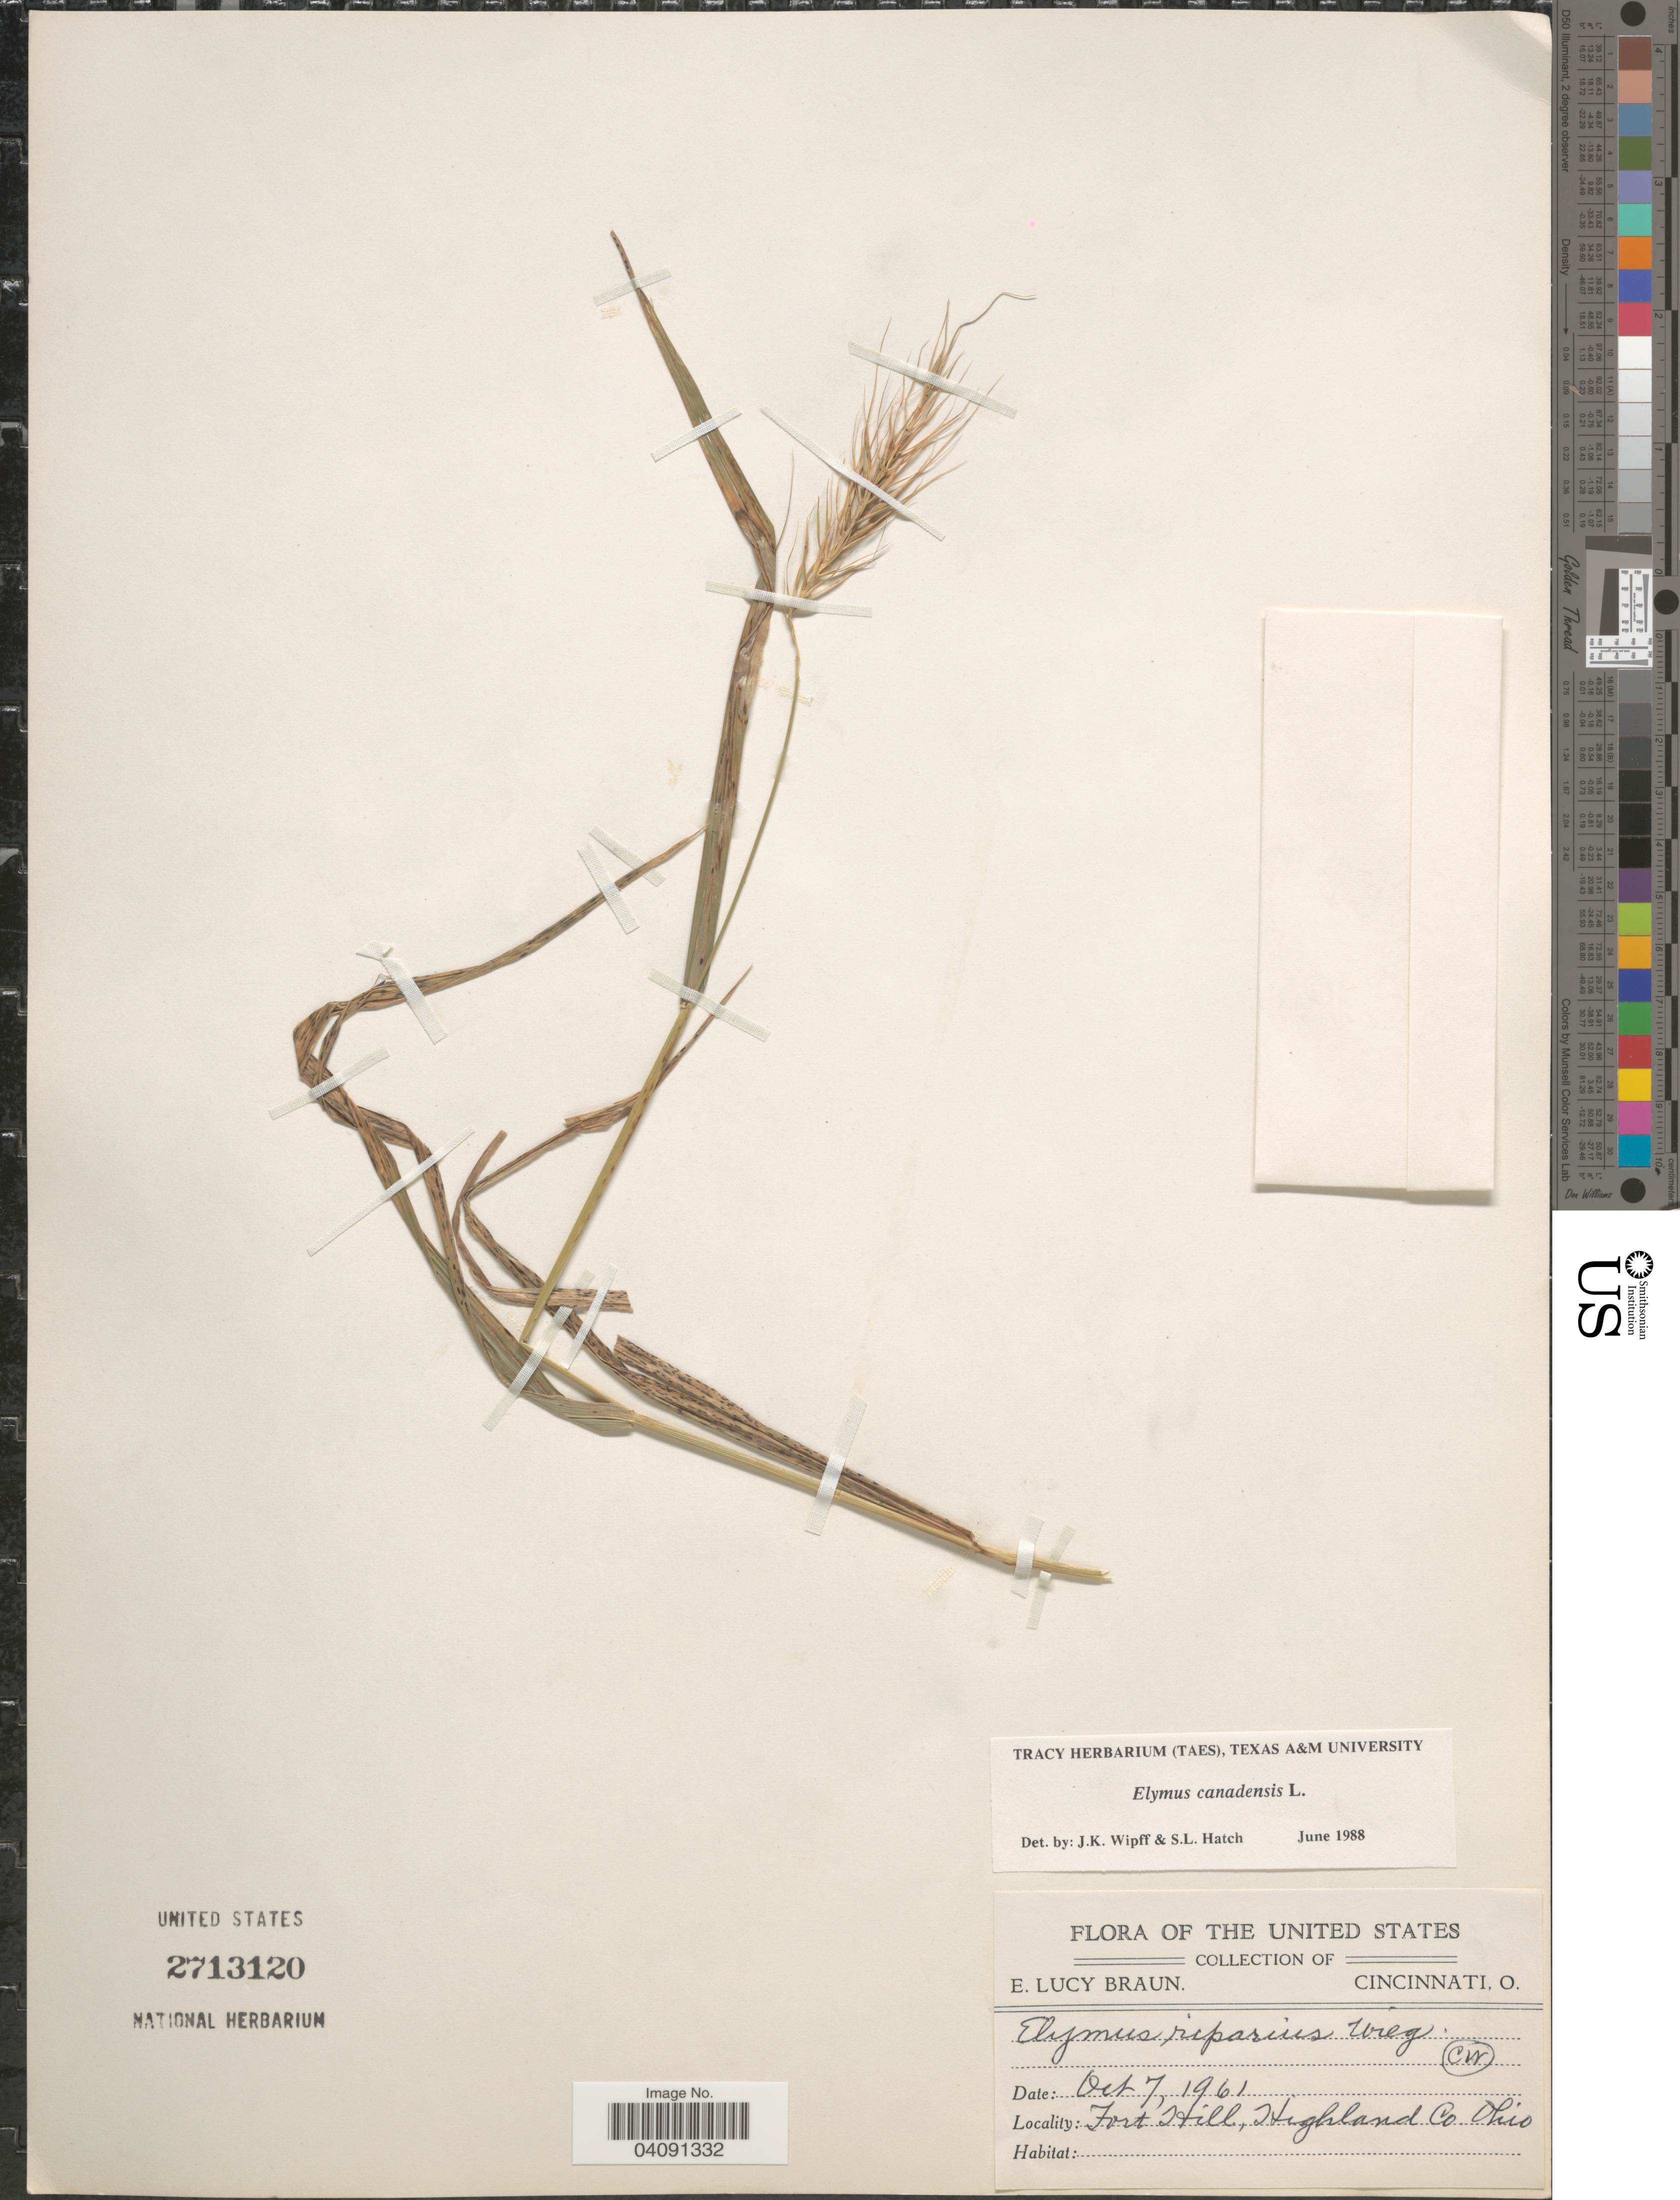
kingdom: Plantae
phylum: Tracheophyta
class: Liliopsida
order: Poales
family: Poaceae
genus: Elymus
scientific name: Elymus canadensis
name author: L.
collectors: E. L. Braun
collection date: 1961-10-07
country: United States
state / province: Ohio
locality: Fort Hill, Highland Co.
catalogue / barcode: US 2713120